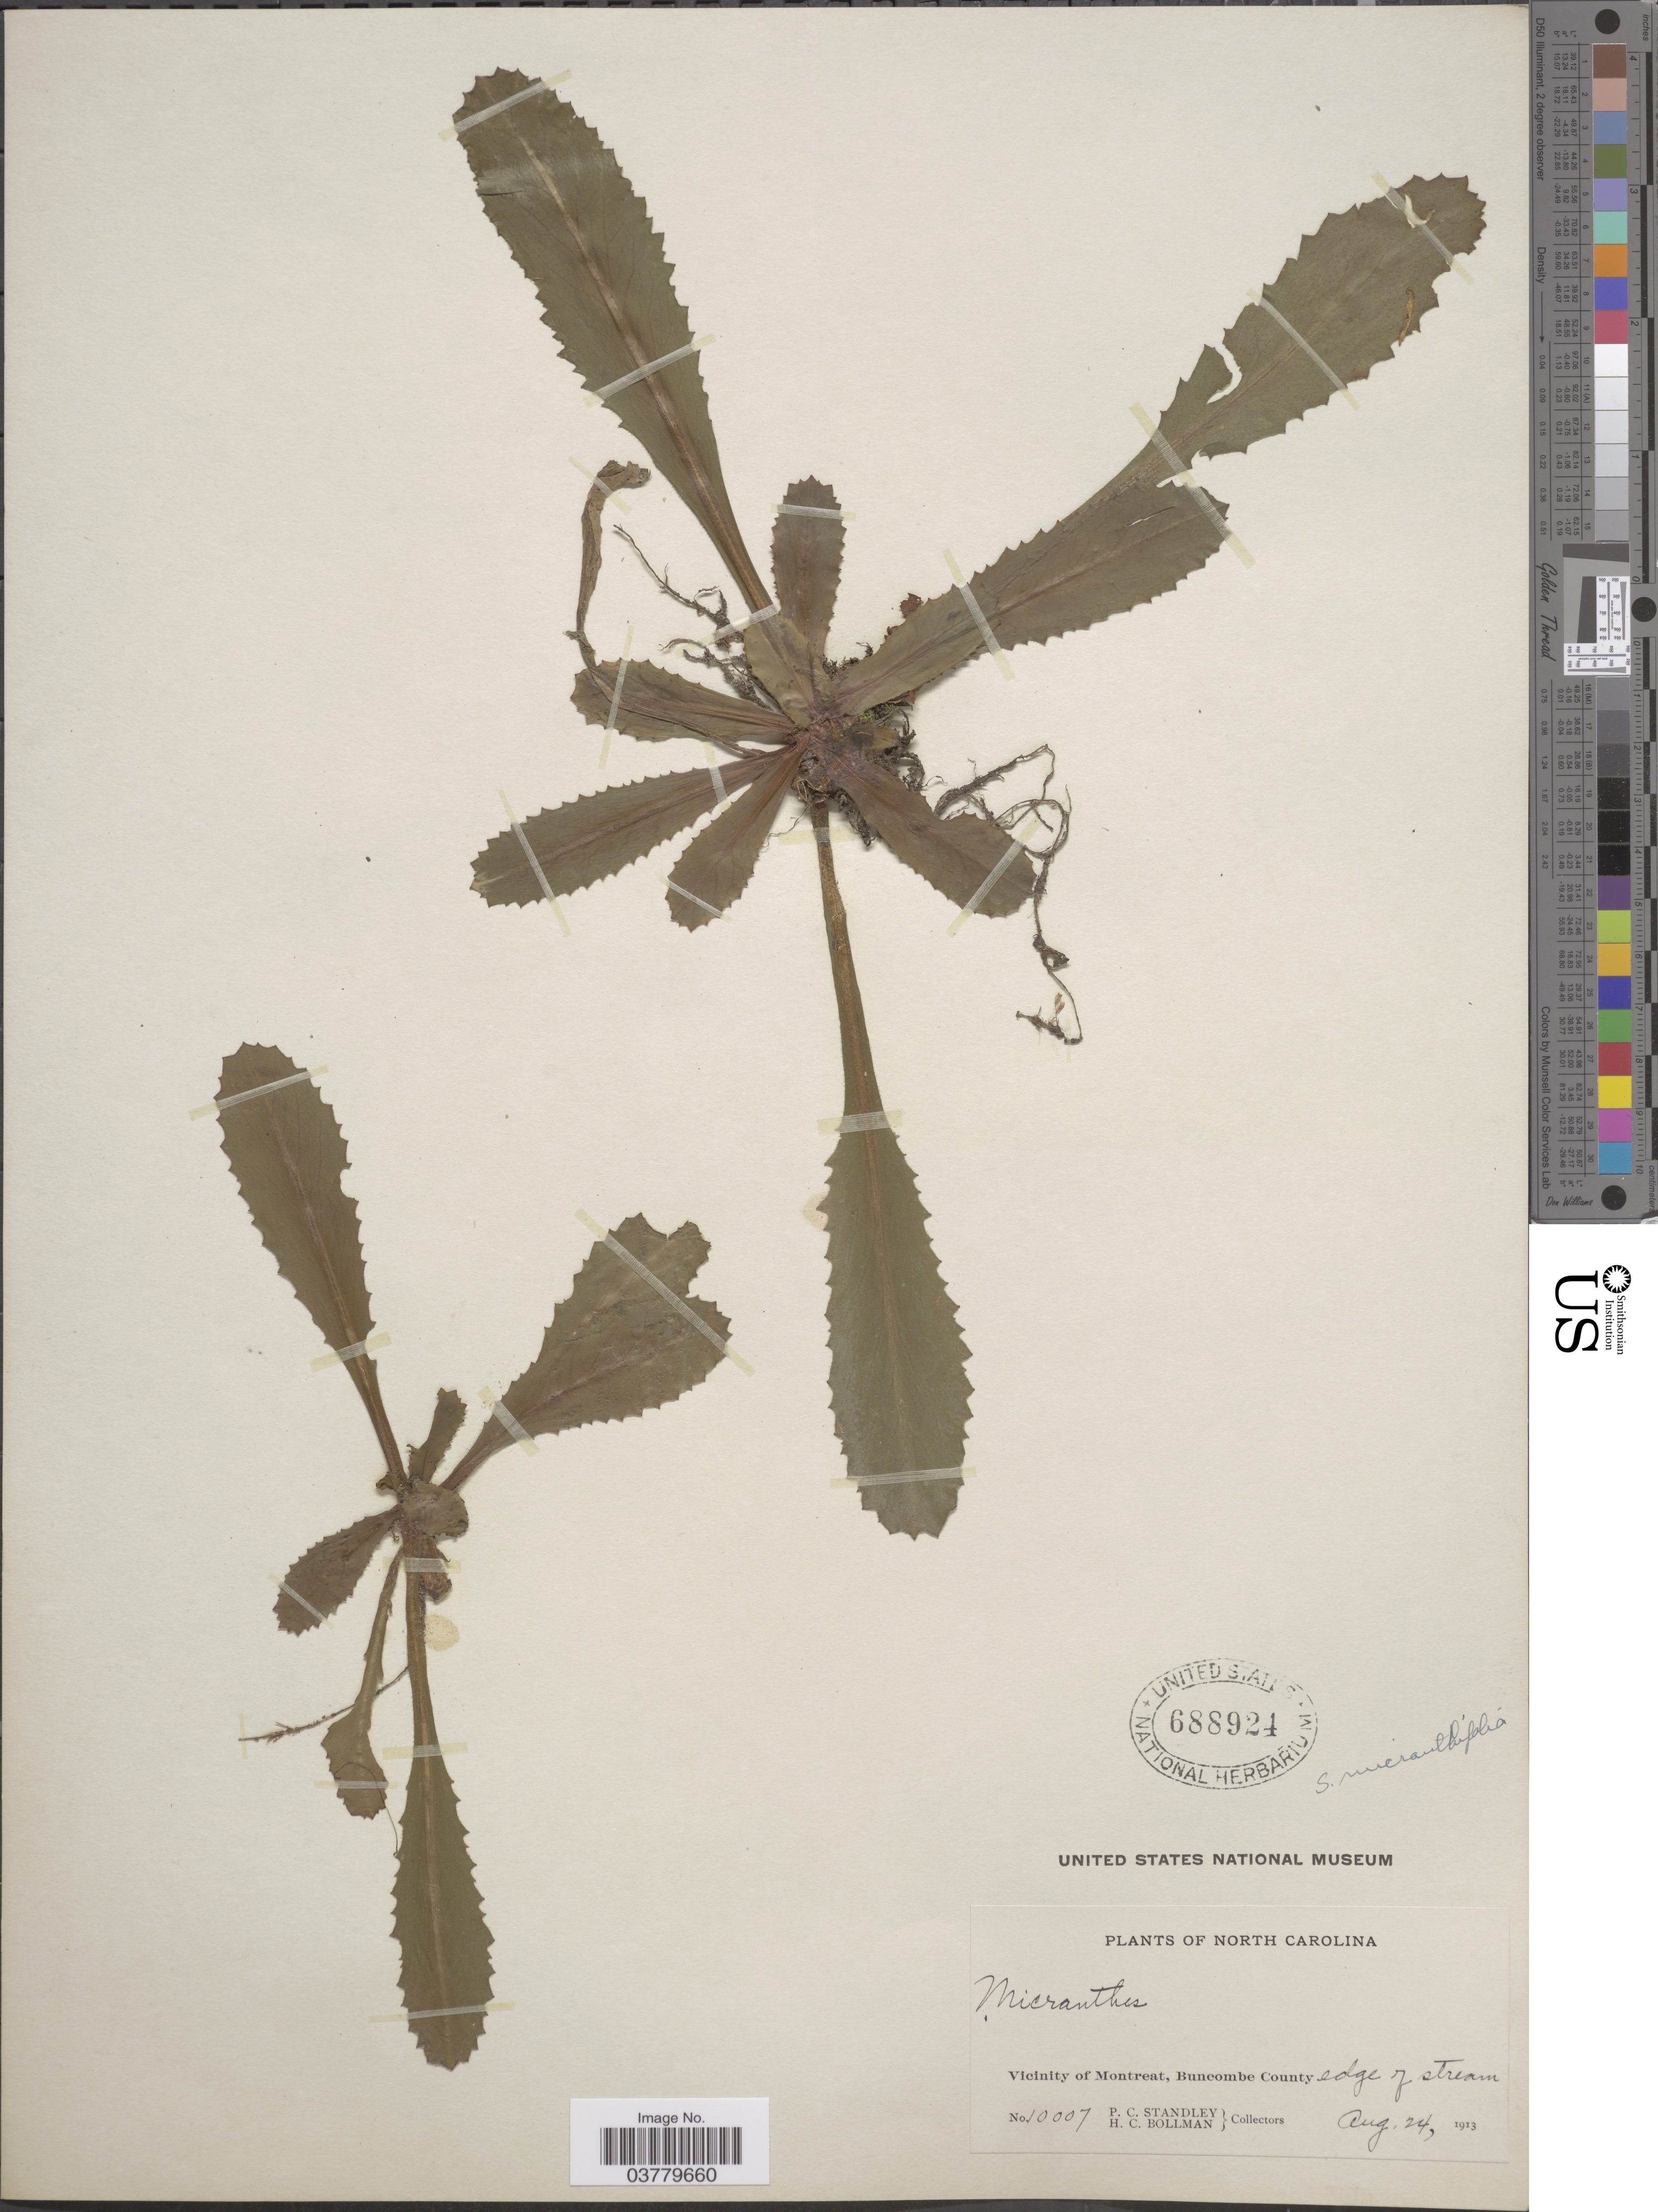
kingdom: Plantae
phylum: Tracheophyta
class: Magnoliopsida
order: Saxifragales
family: Saxifragaceae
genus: Micranthes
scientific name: Micranthes micranthidifolia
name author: (Haw.) Small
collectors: P. C. Standley & H. C. Bollman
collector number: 10007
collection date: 1913-08-24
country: United States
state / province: North Carolina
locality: Vicinity of Montreat, Buncombe County, edge of stream.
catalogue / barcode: US 688924